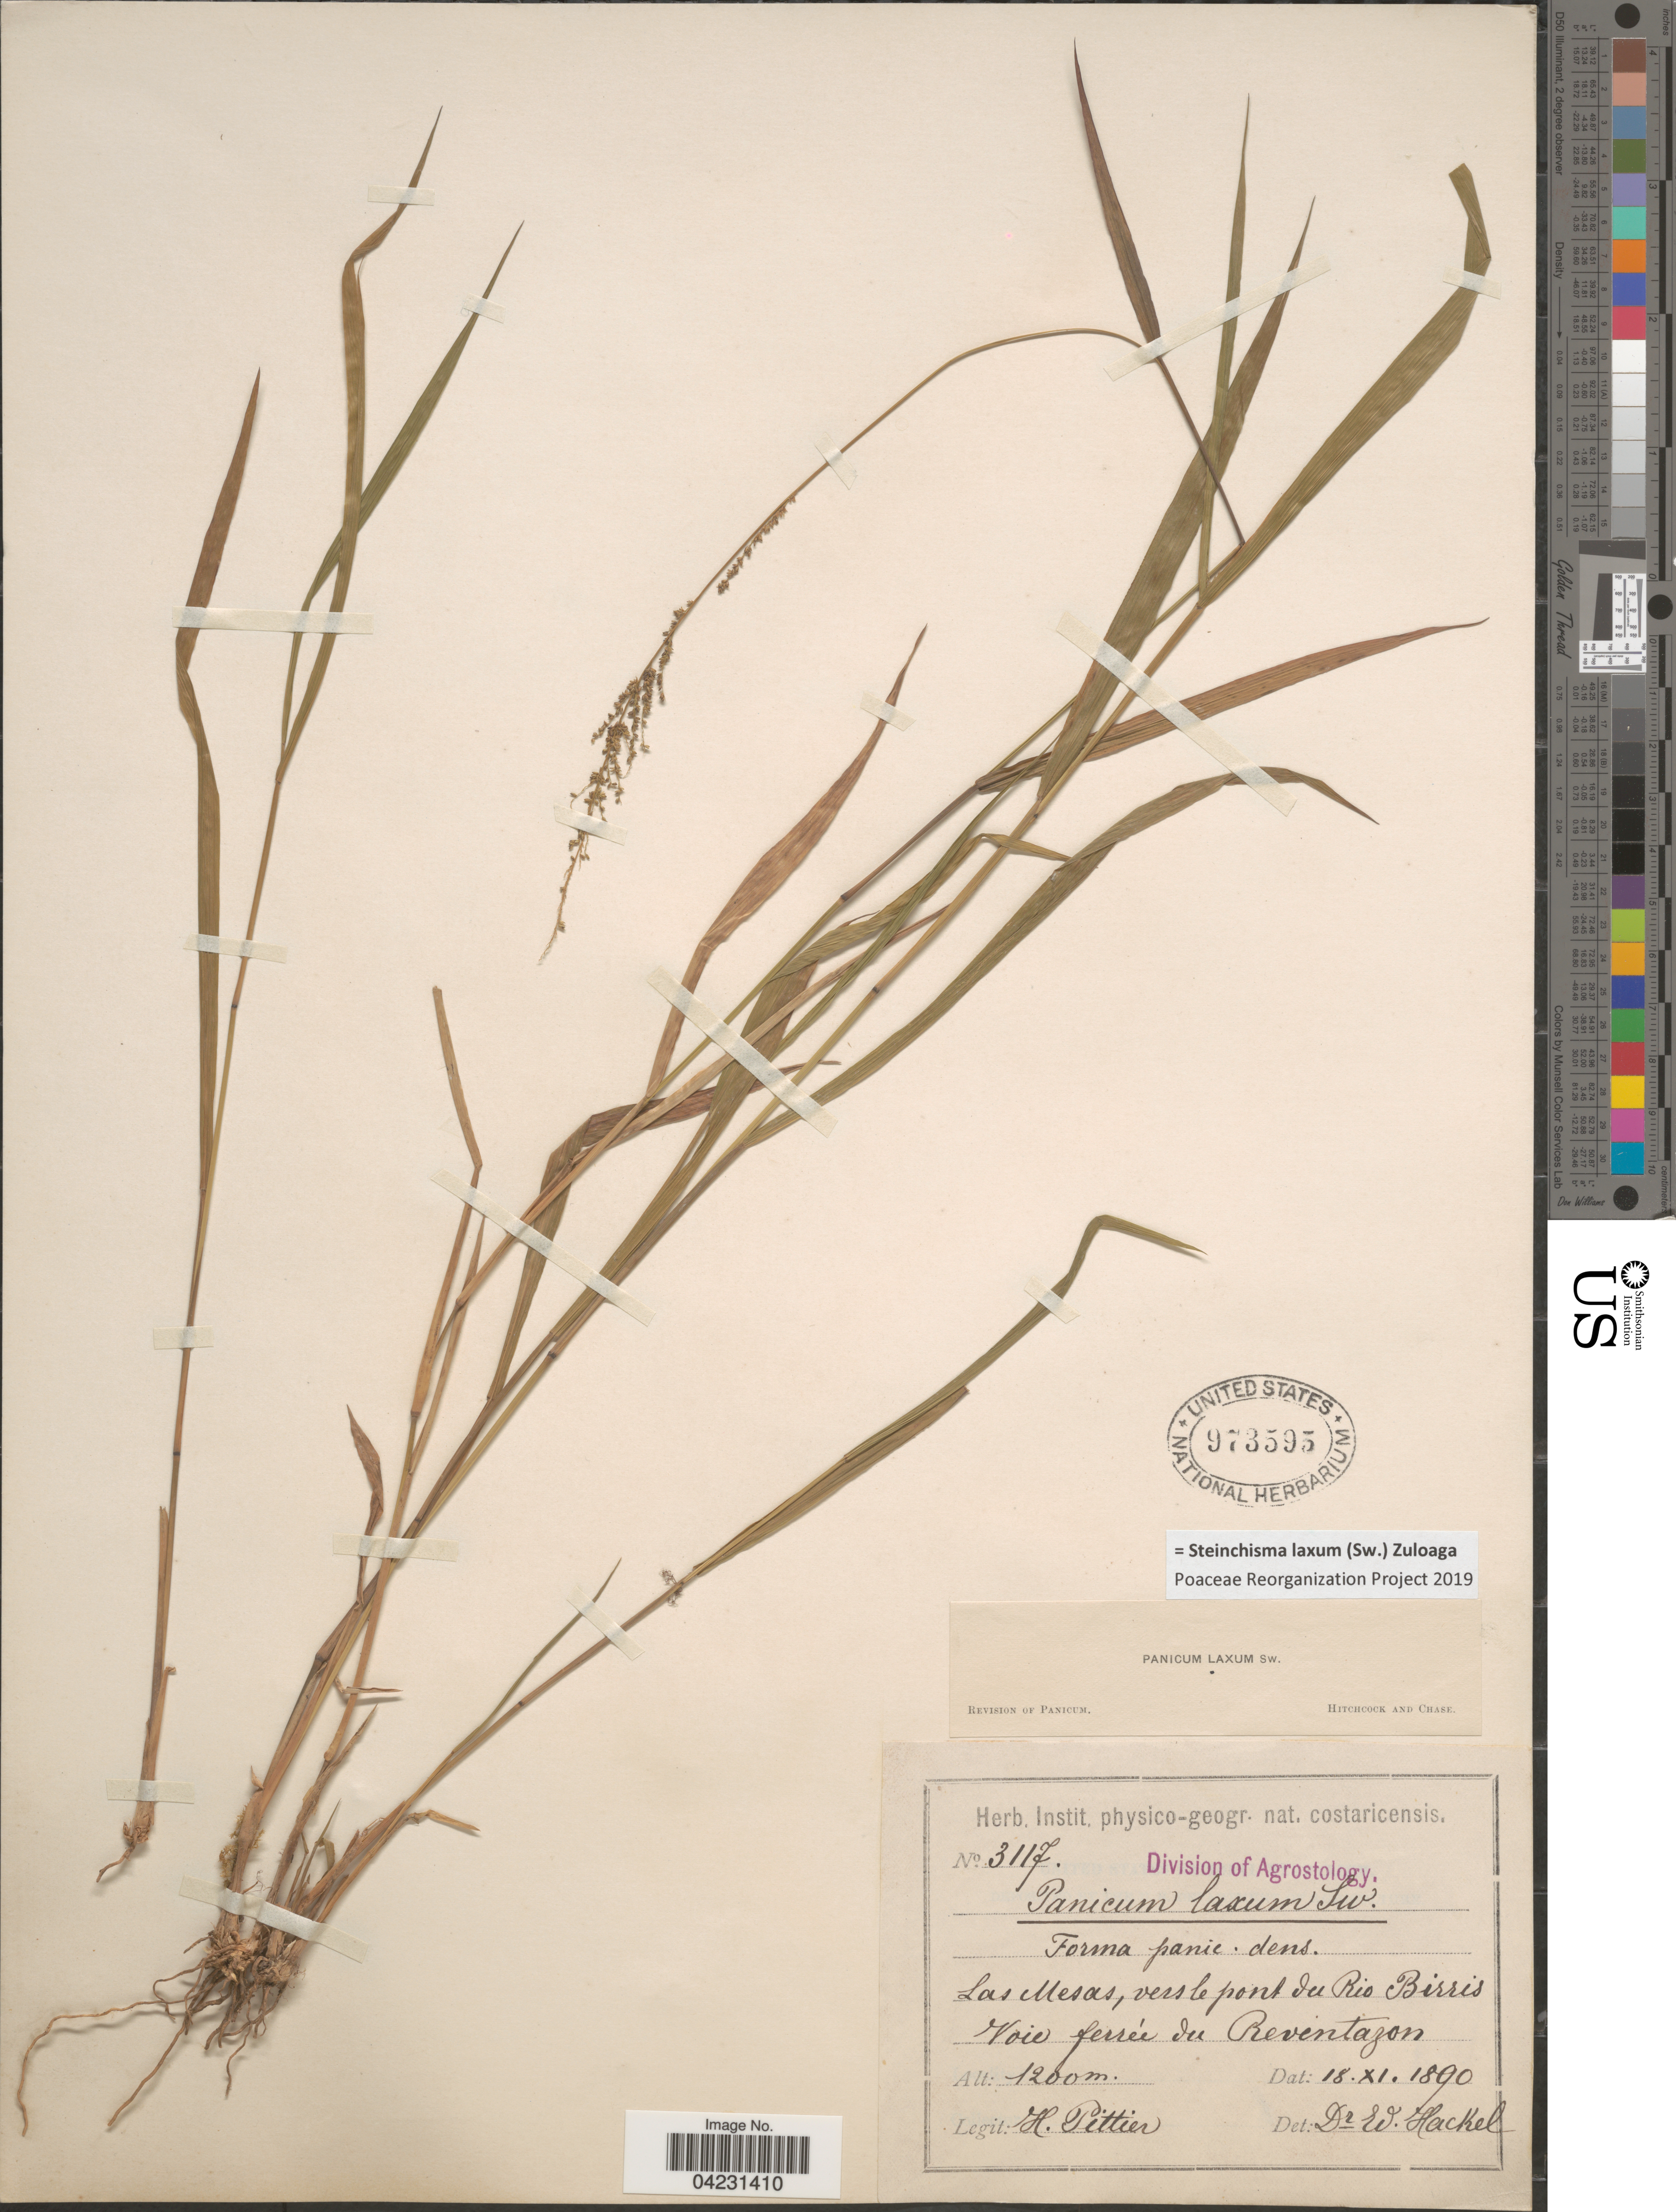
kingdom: Plantae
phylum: Tracheophyta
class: Liliopsida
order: Poales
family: Poaceae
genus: Steinchisma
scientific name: Steinchisma laxum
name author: (Sw.) Zuloaga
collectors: H. F. Pittier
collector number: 3117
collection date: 1890-11-18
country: Costa Rica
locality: Las Mesas, vers le pont du Rio Birris. Voie ferrée du Revingtazon.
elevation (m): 1200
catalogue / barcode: US 973595